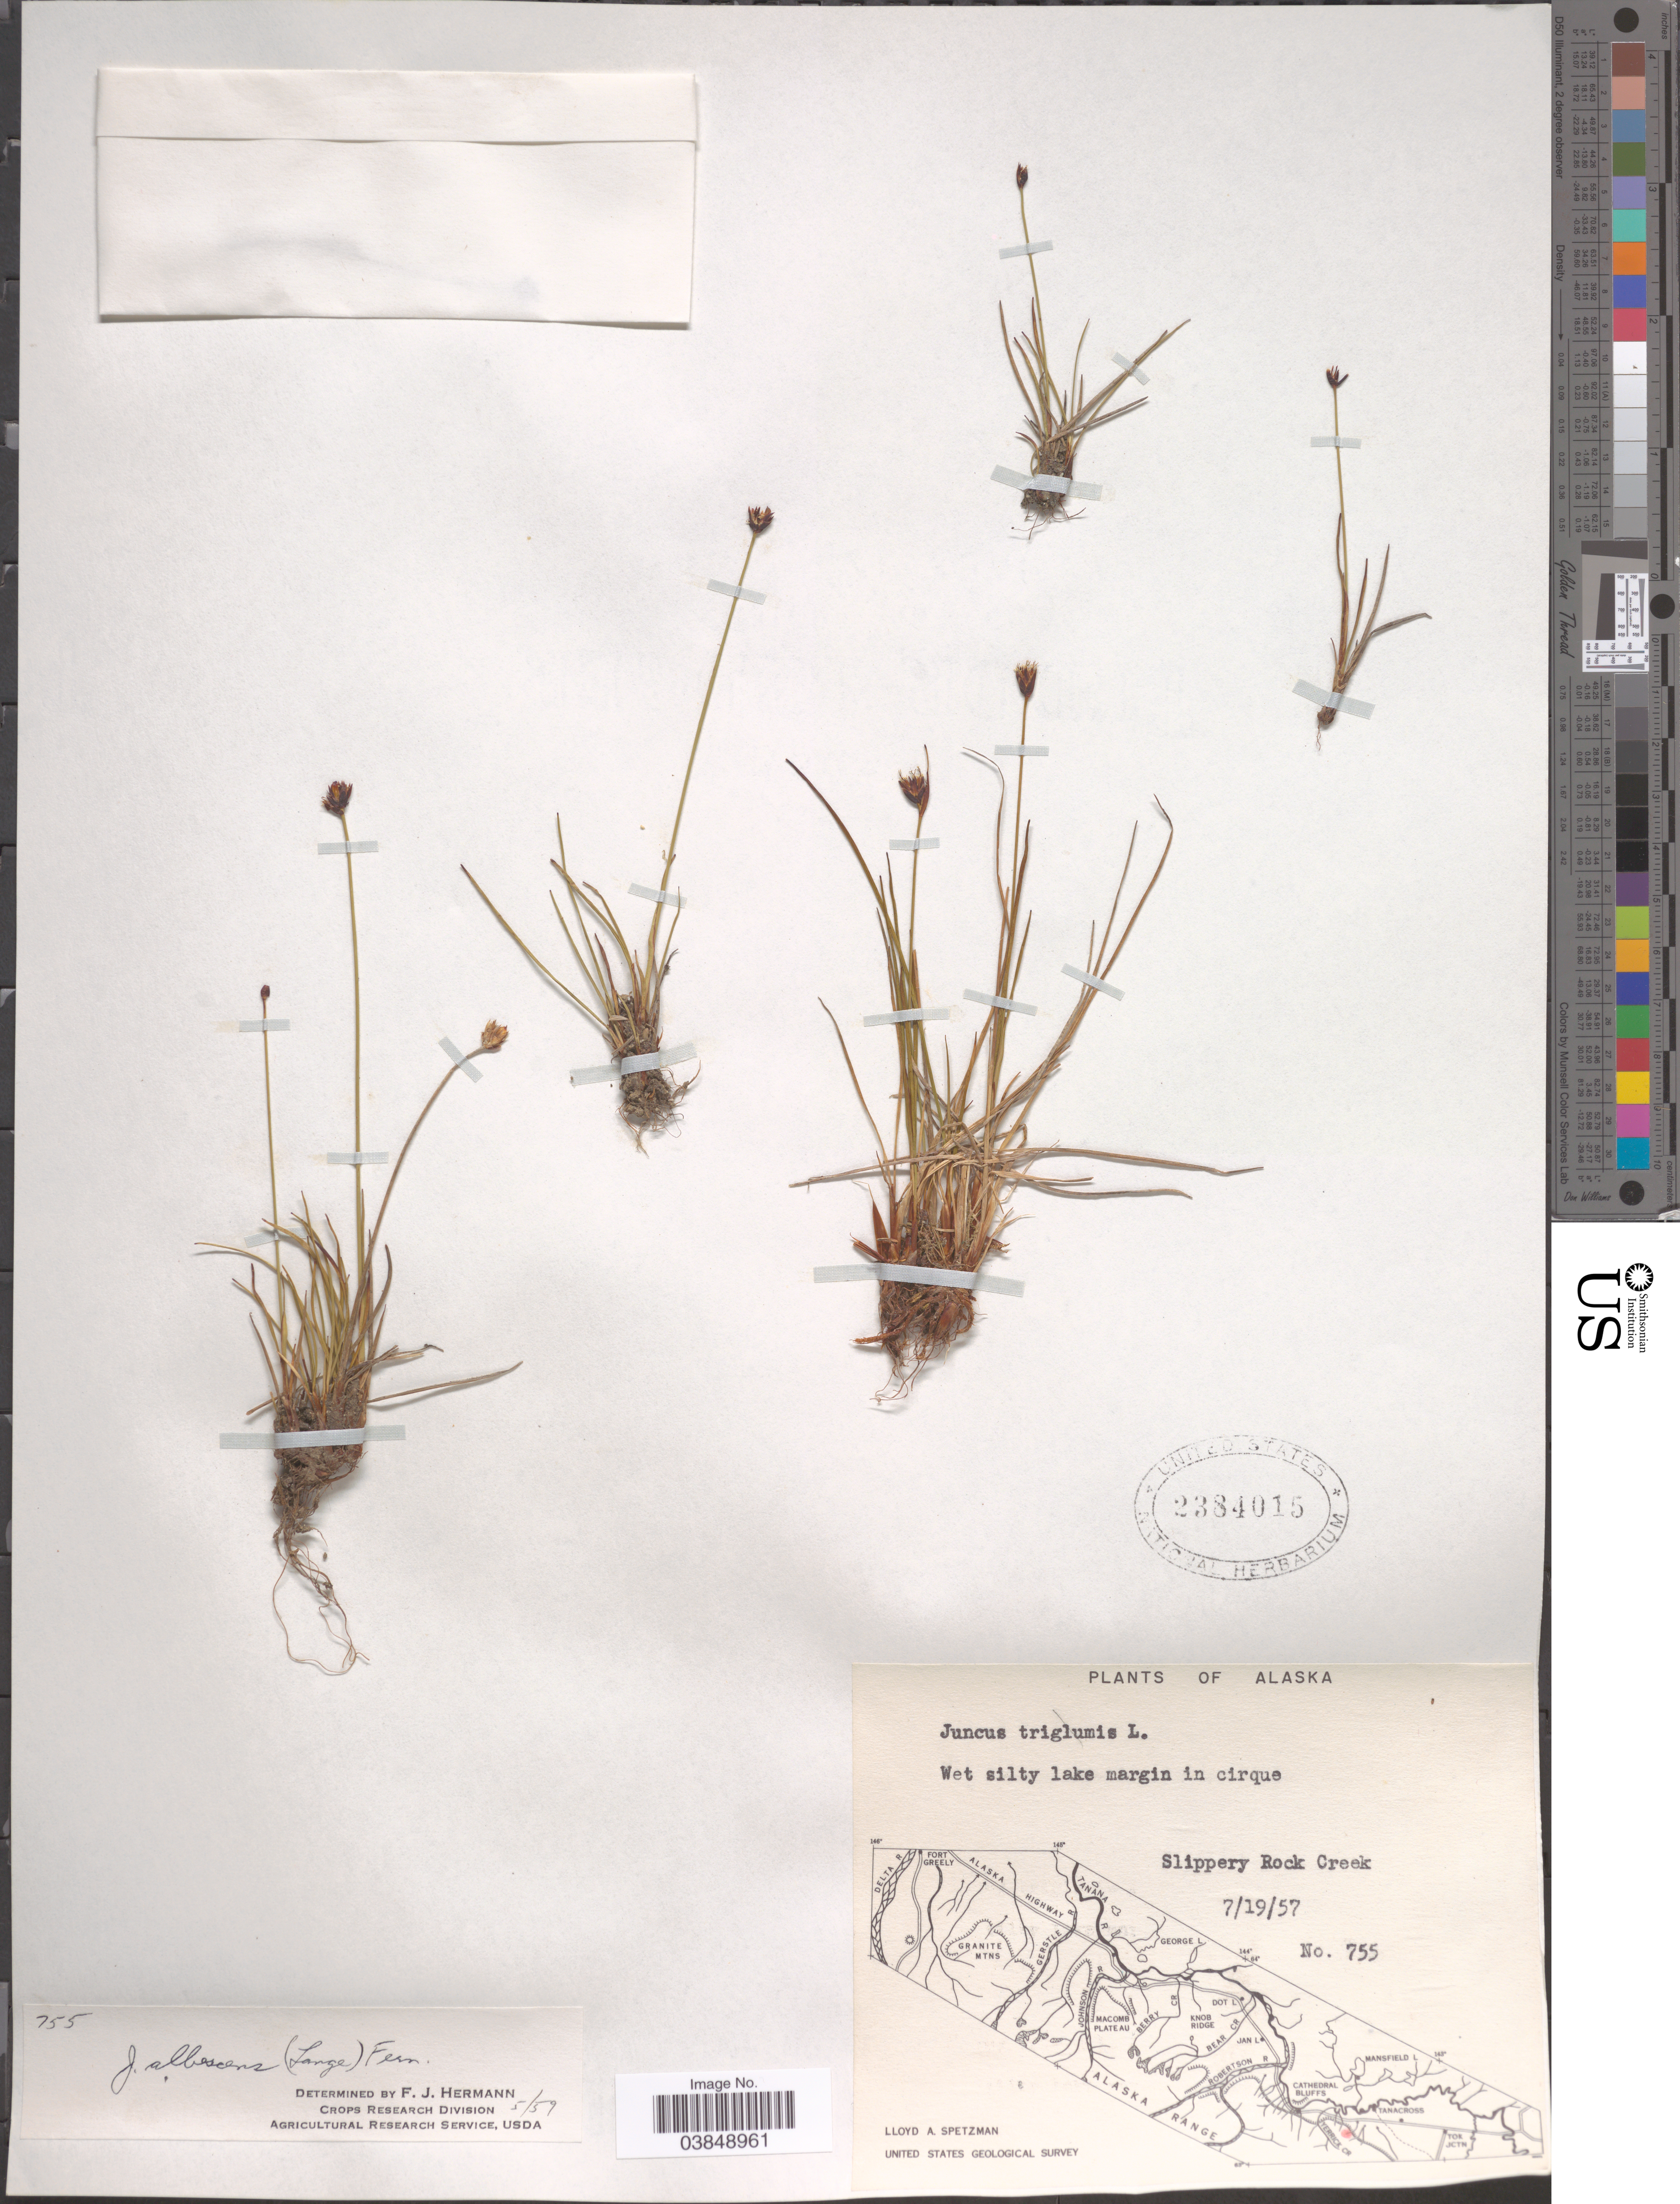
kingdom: Plantae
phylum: Tracheophyta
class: Liliopsida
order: Poales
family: Juncaceae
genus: Juncus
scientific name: Juncus albescens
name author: Fernald & Lange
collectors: L. Spetzman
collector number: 755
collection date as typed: Transcribed d/m/y: 19/7/57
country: United States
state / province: Alaska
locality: Slippery Rock Creek.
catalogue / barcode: US 2384015